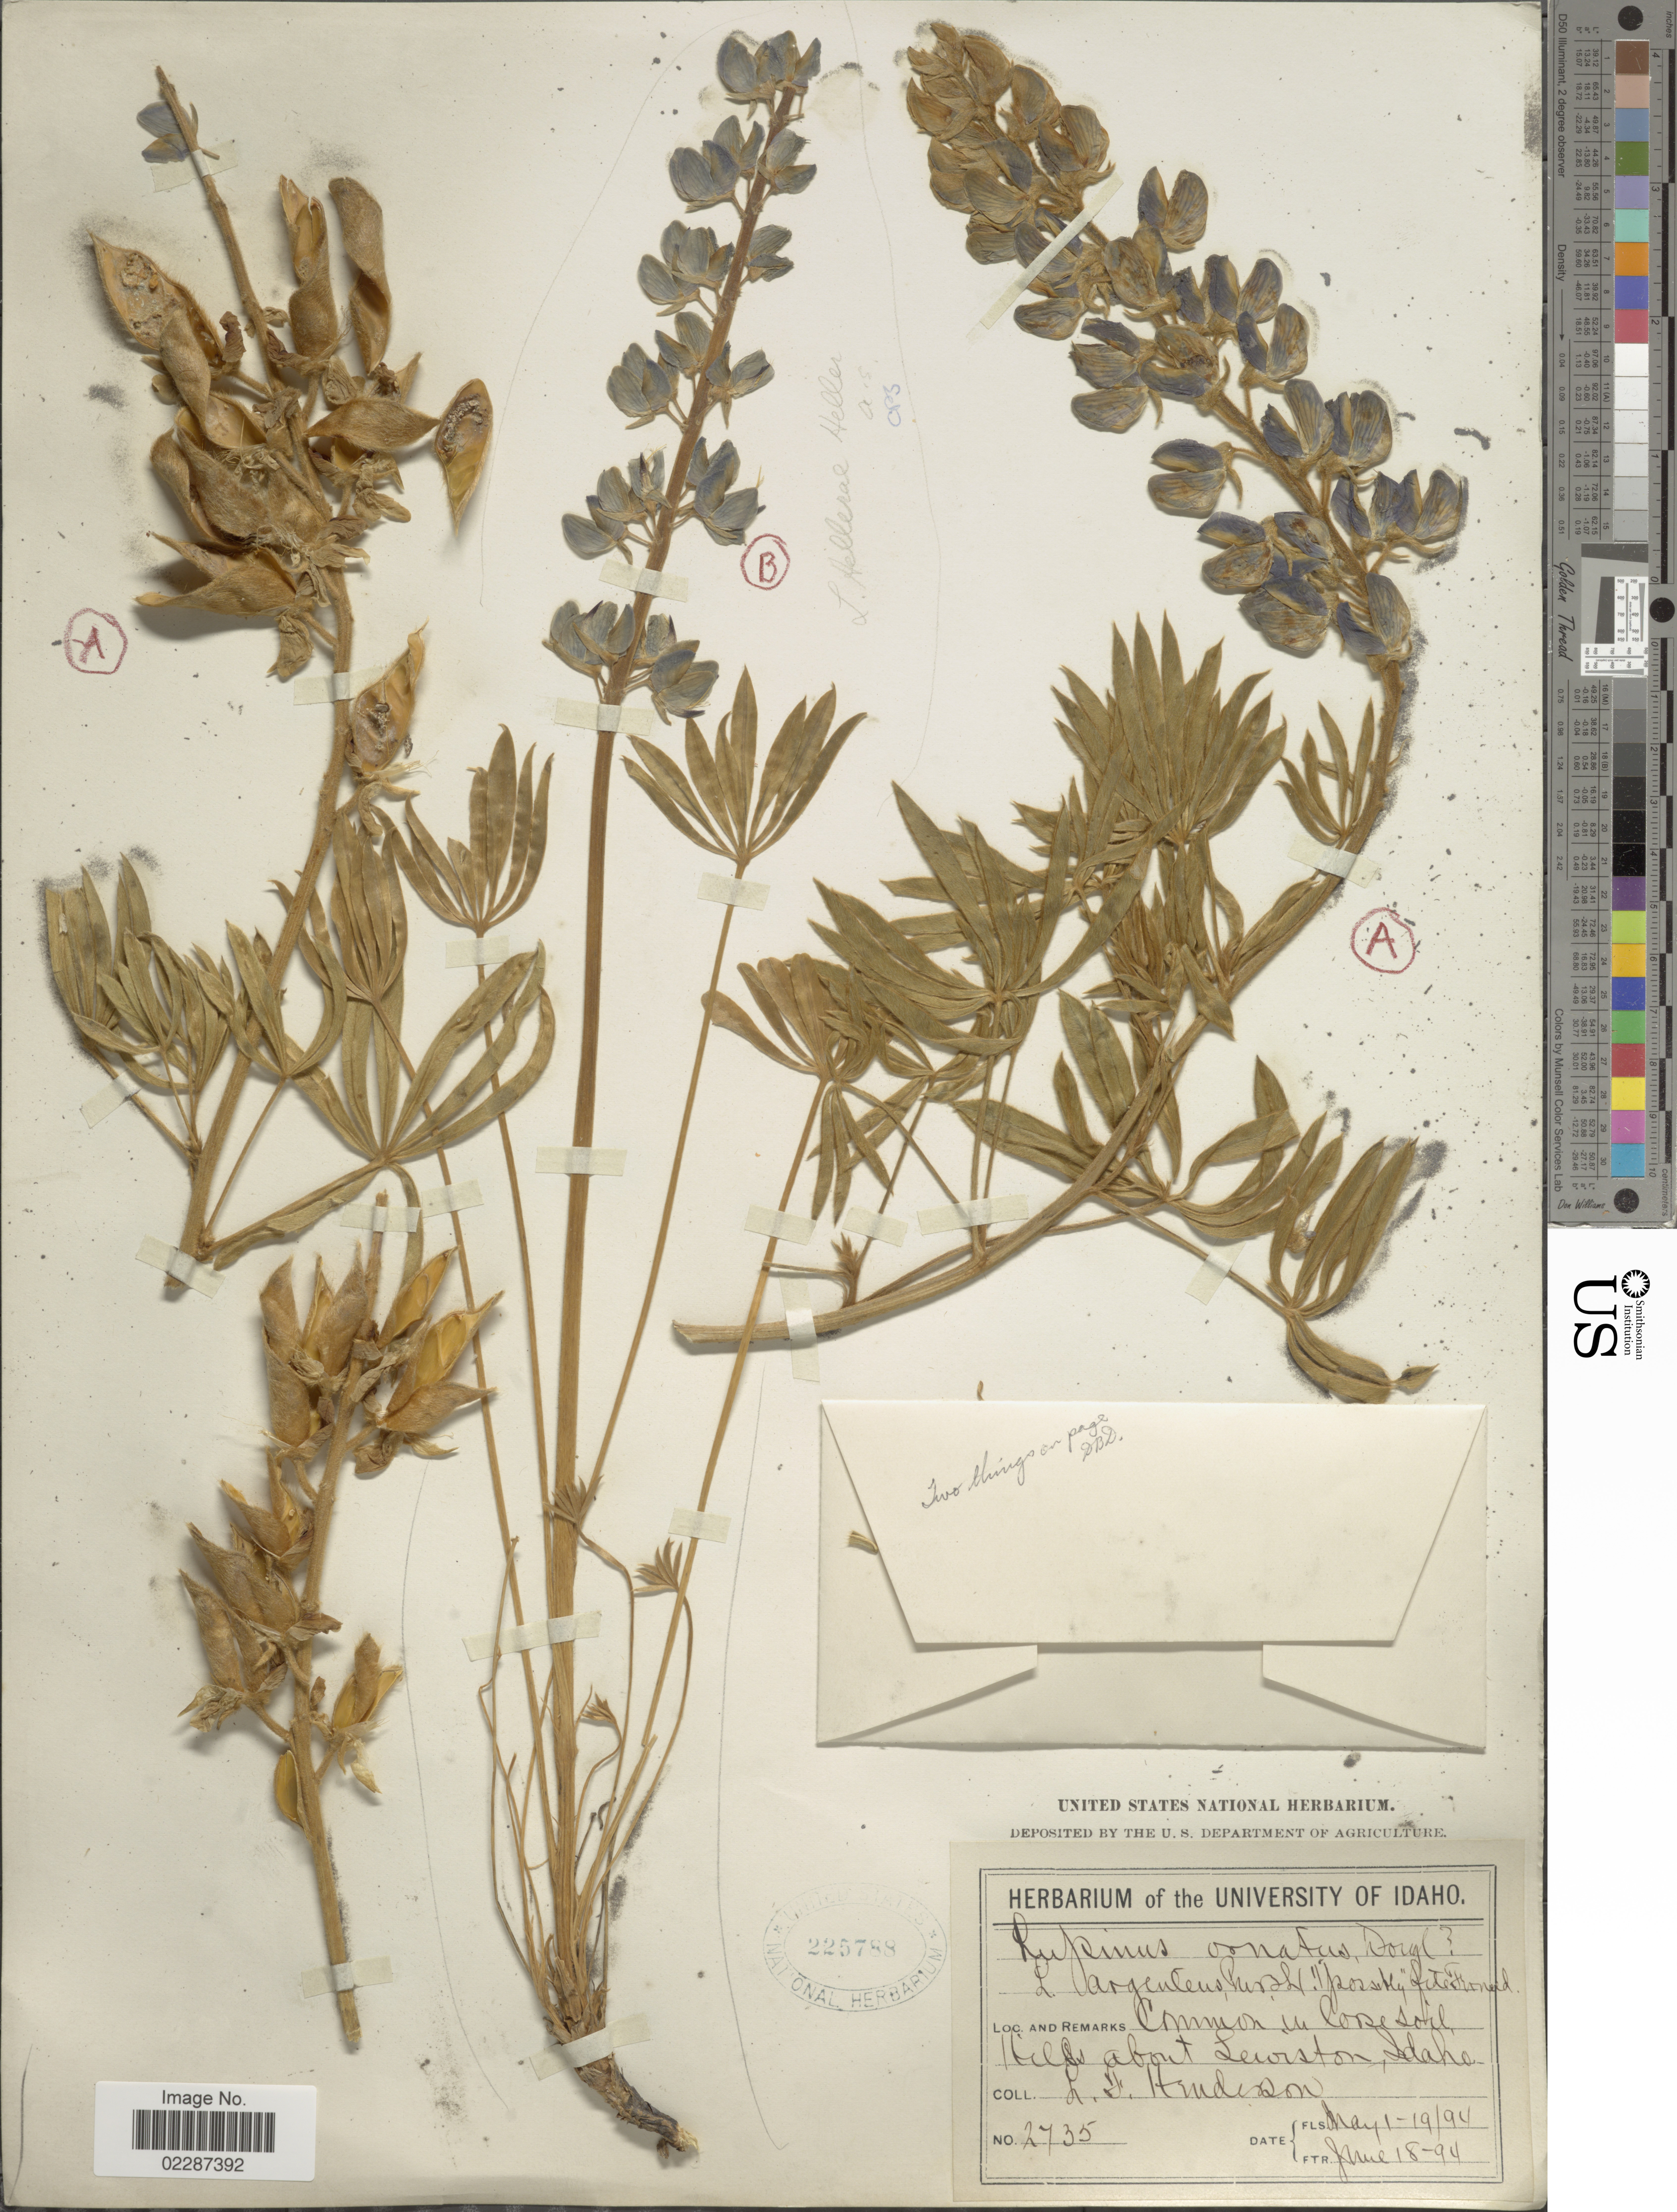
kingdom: Plantae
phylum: Tracheophyta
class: Magnoliopsida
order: Fabales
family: Fabaceae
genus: Lupinus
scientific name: Lupinus sericeus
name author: Pursh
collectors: L. Henderson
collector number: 2735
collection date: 1994-05-19/1994-06-18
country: United States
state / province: Idaho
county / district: Nez Perce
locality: Hills about Lewiston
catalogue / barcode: US 225788